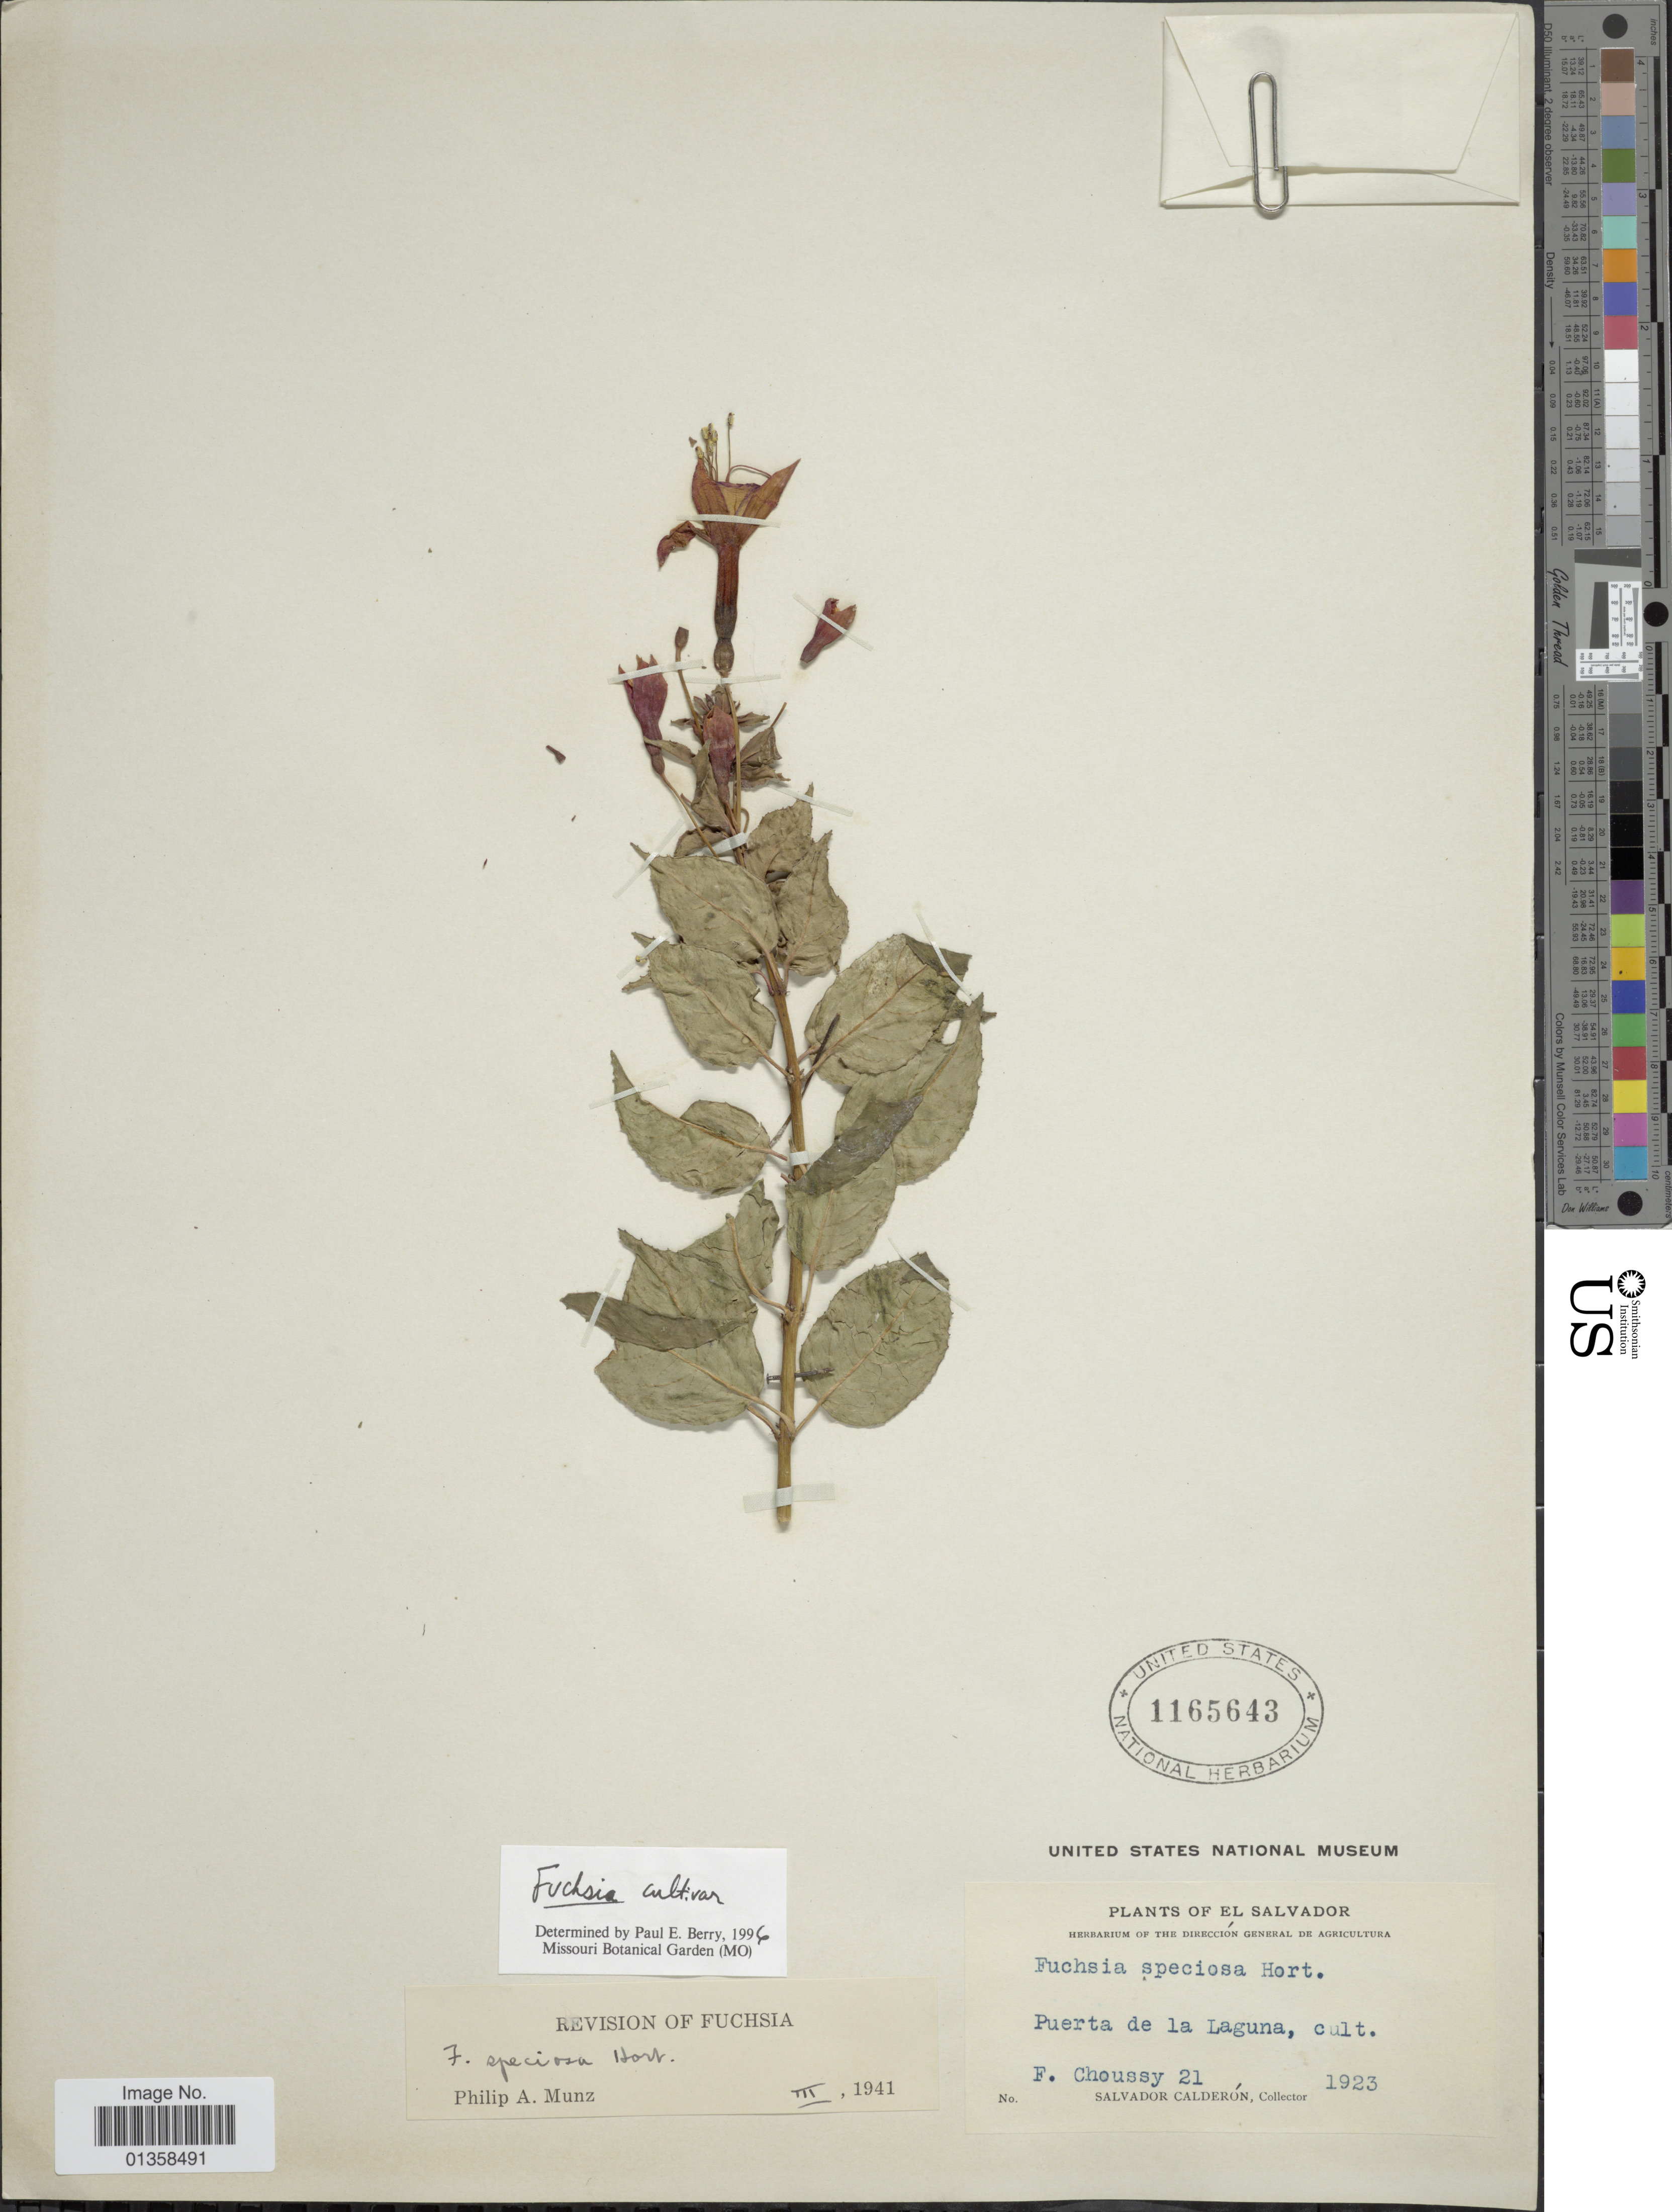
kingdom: Plantae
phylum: Tracheophyta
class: Magnoliopsida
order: Myrtales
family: Onagraceae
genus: Fuchsia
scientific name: Fuchsia x hybrida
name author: Hort.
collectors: S. Calderón & F. Choussy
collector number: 21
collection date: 1923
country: El Salvador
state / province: La Libertad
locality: Puerta de la Laguna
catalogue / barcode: US 1165643